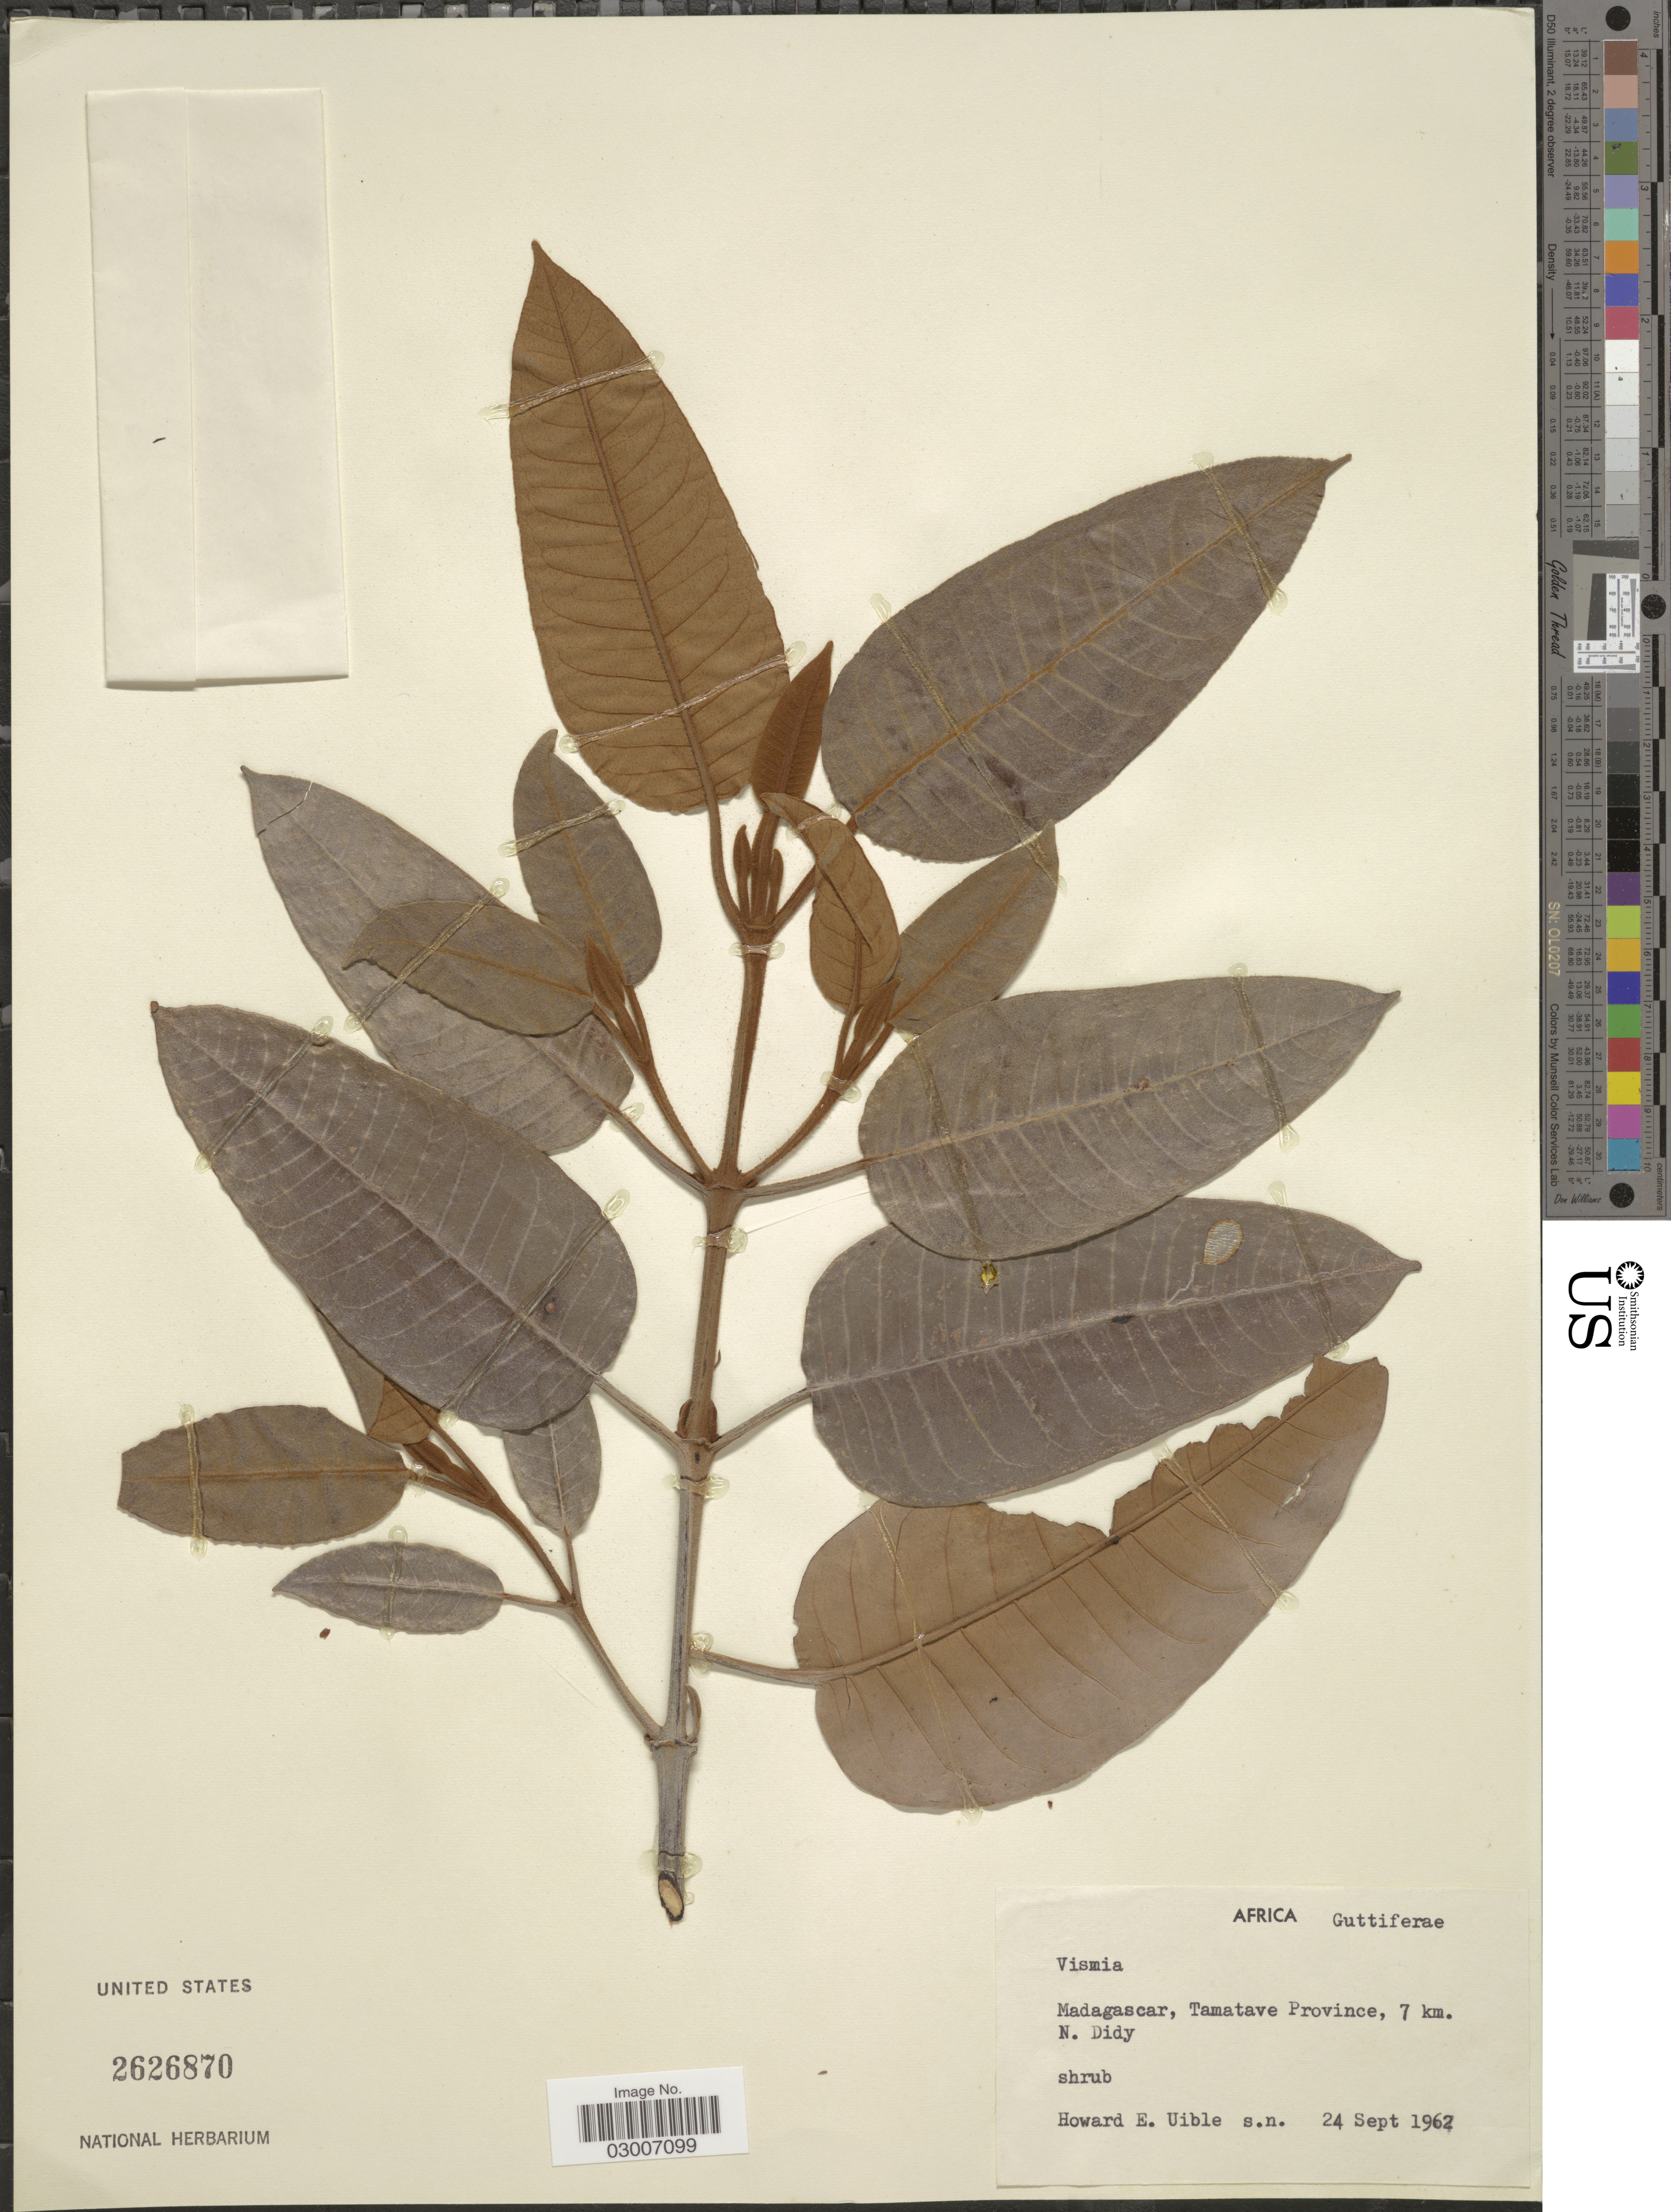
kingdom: Plantae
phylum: Tracheophyta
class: Magnoliopsida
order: Malpighiales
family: Hypericaceae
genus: Vismia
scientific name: Vismia sp.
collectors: H. Uible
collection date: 1962-09-24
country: Madagascar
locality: Tamatave Province, 7 km. N. Didy.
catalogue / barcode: US 2626870